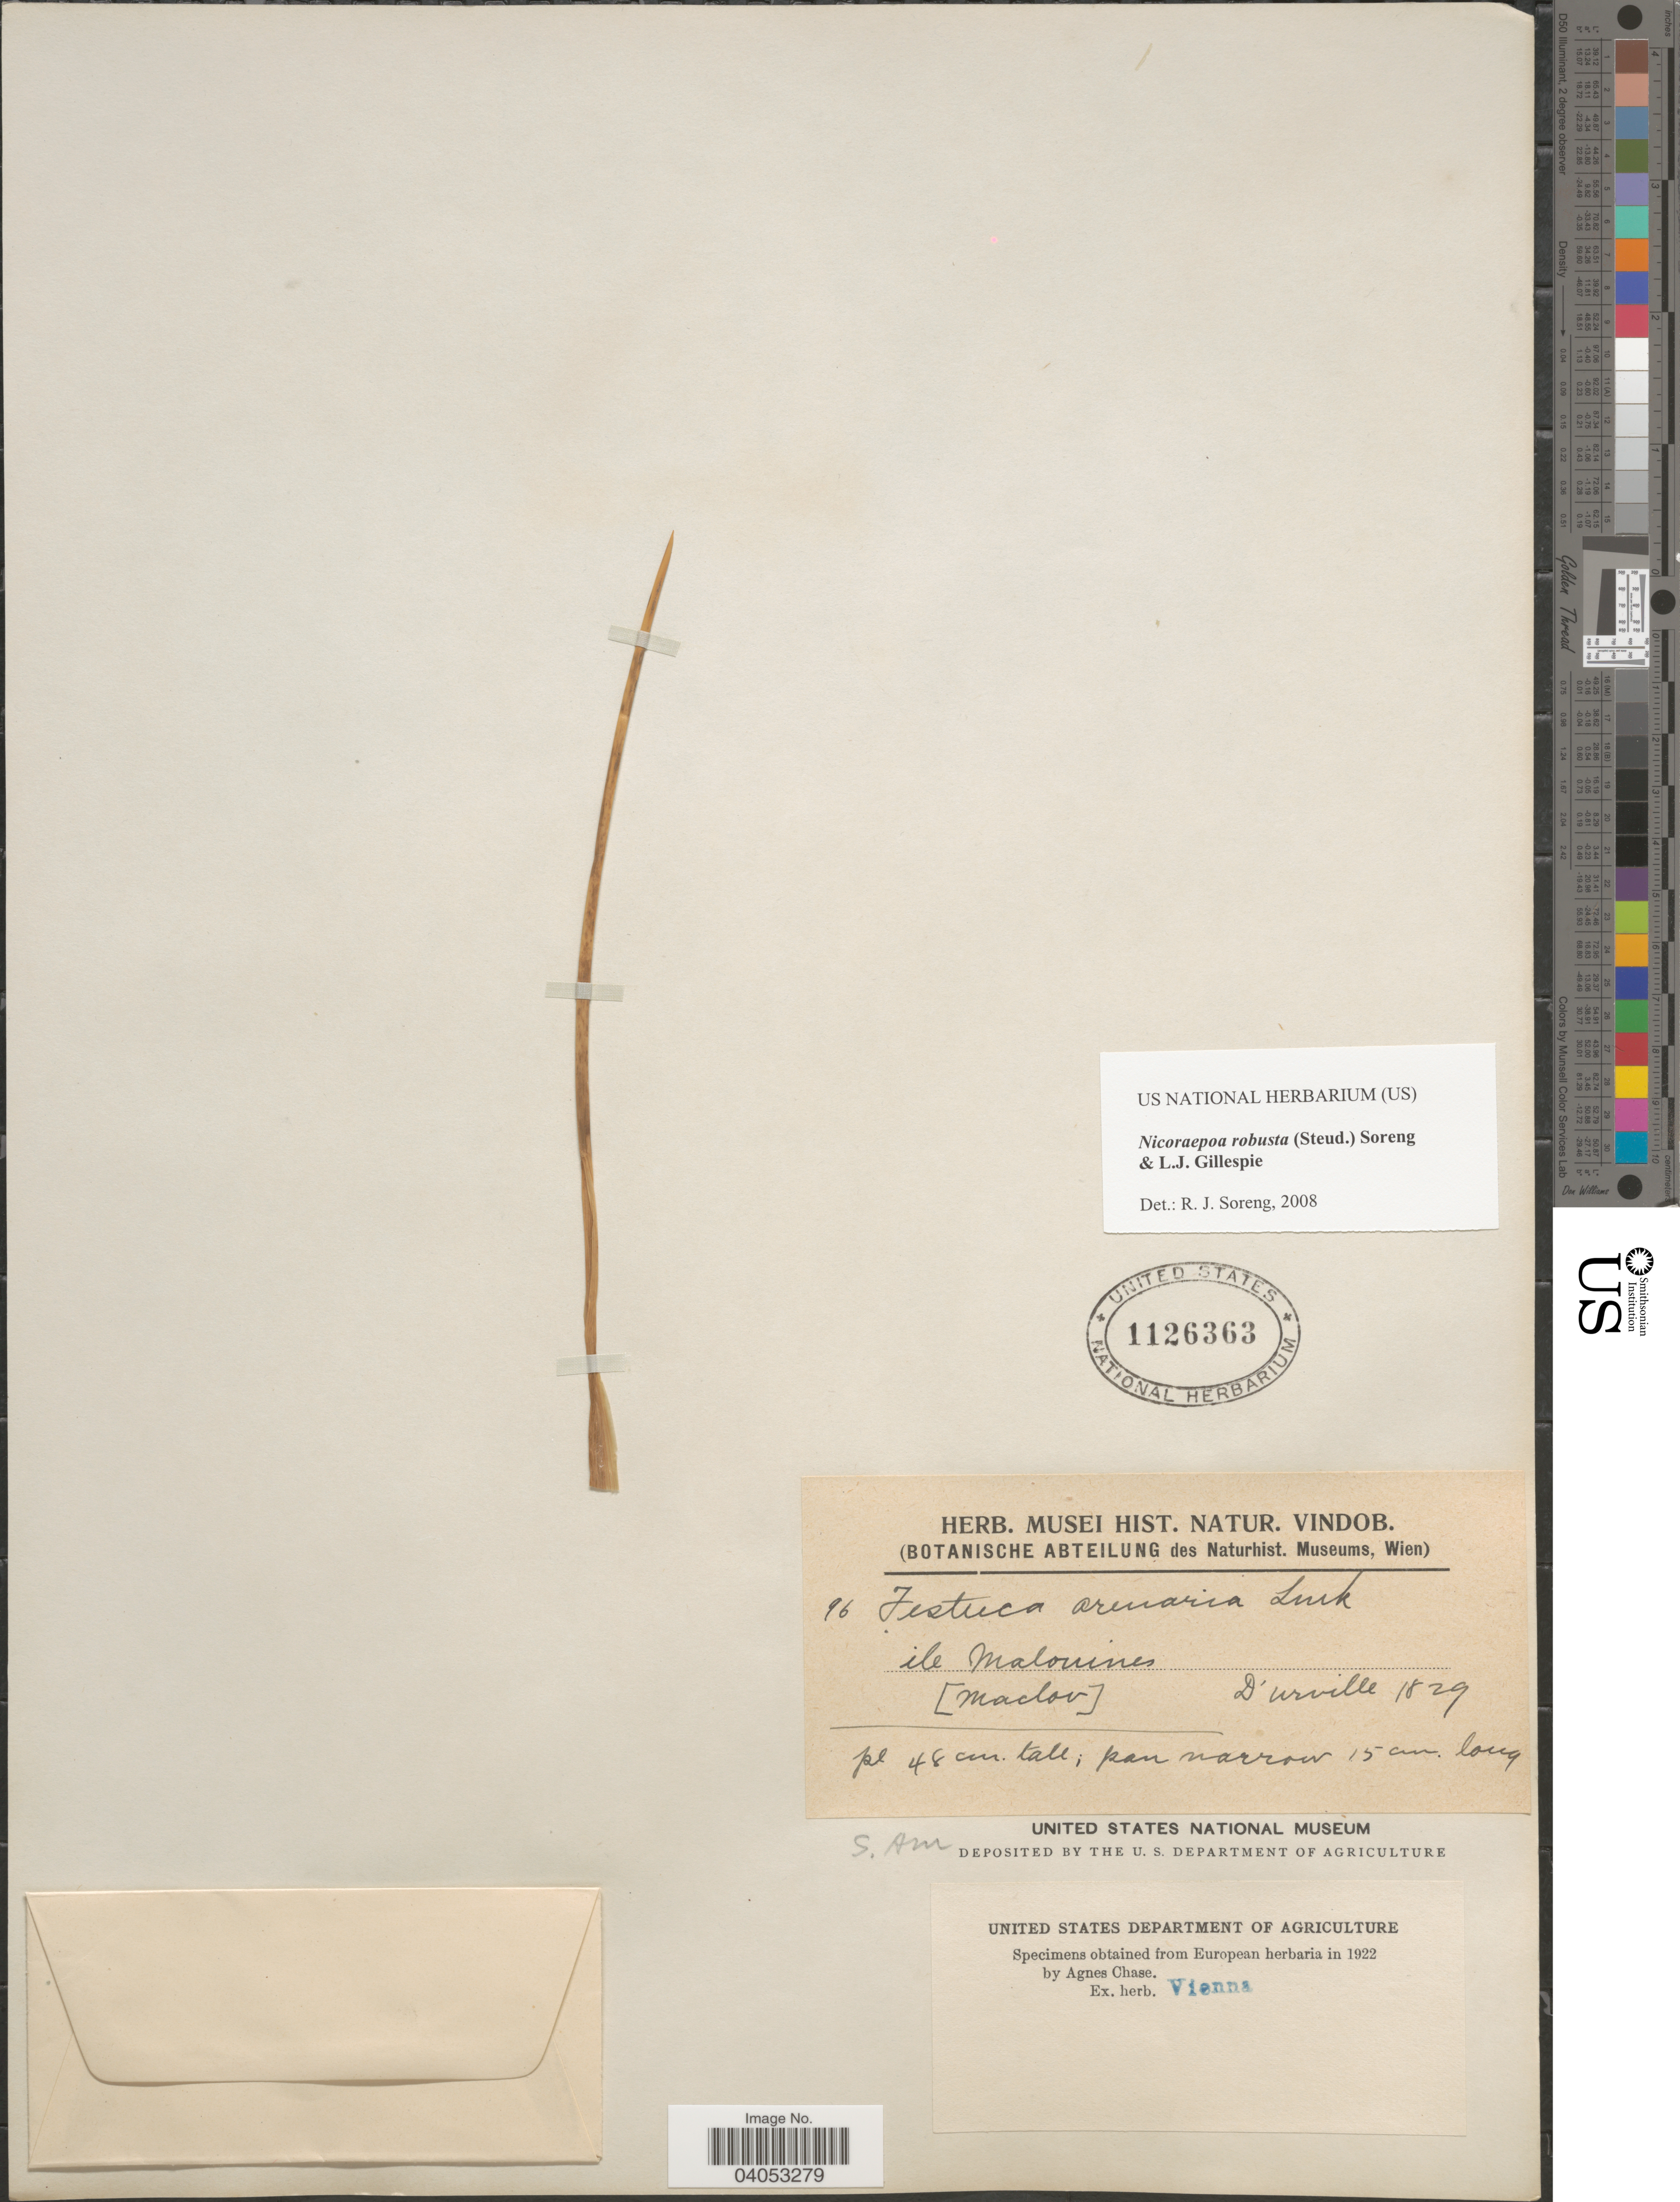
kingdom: Plantae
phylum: Tracheophyta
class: Liliopsida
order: Poales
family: Poaceae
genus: Nicoraepoa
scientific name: Nicoraepoa robusta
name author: (Steud.) Soreng & L.J. Gillespie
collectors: D'Urville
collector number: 96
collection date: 1829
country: Argentina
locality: Ile Malouines [Maclov]. S. Am.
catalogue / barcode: US 1126363